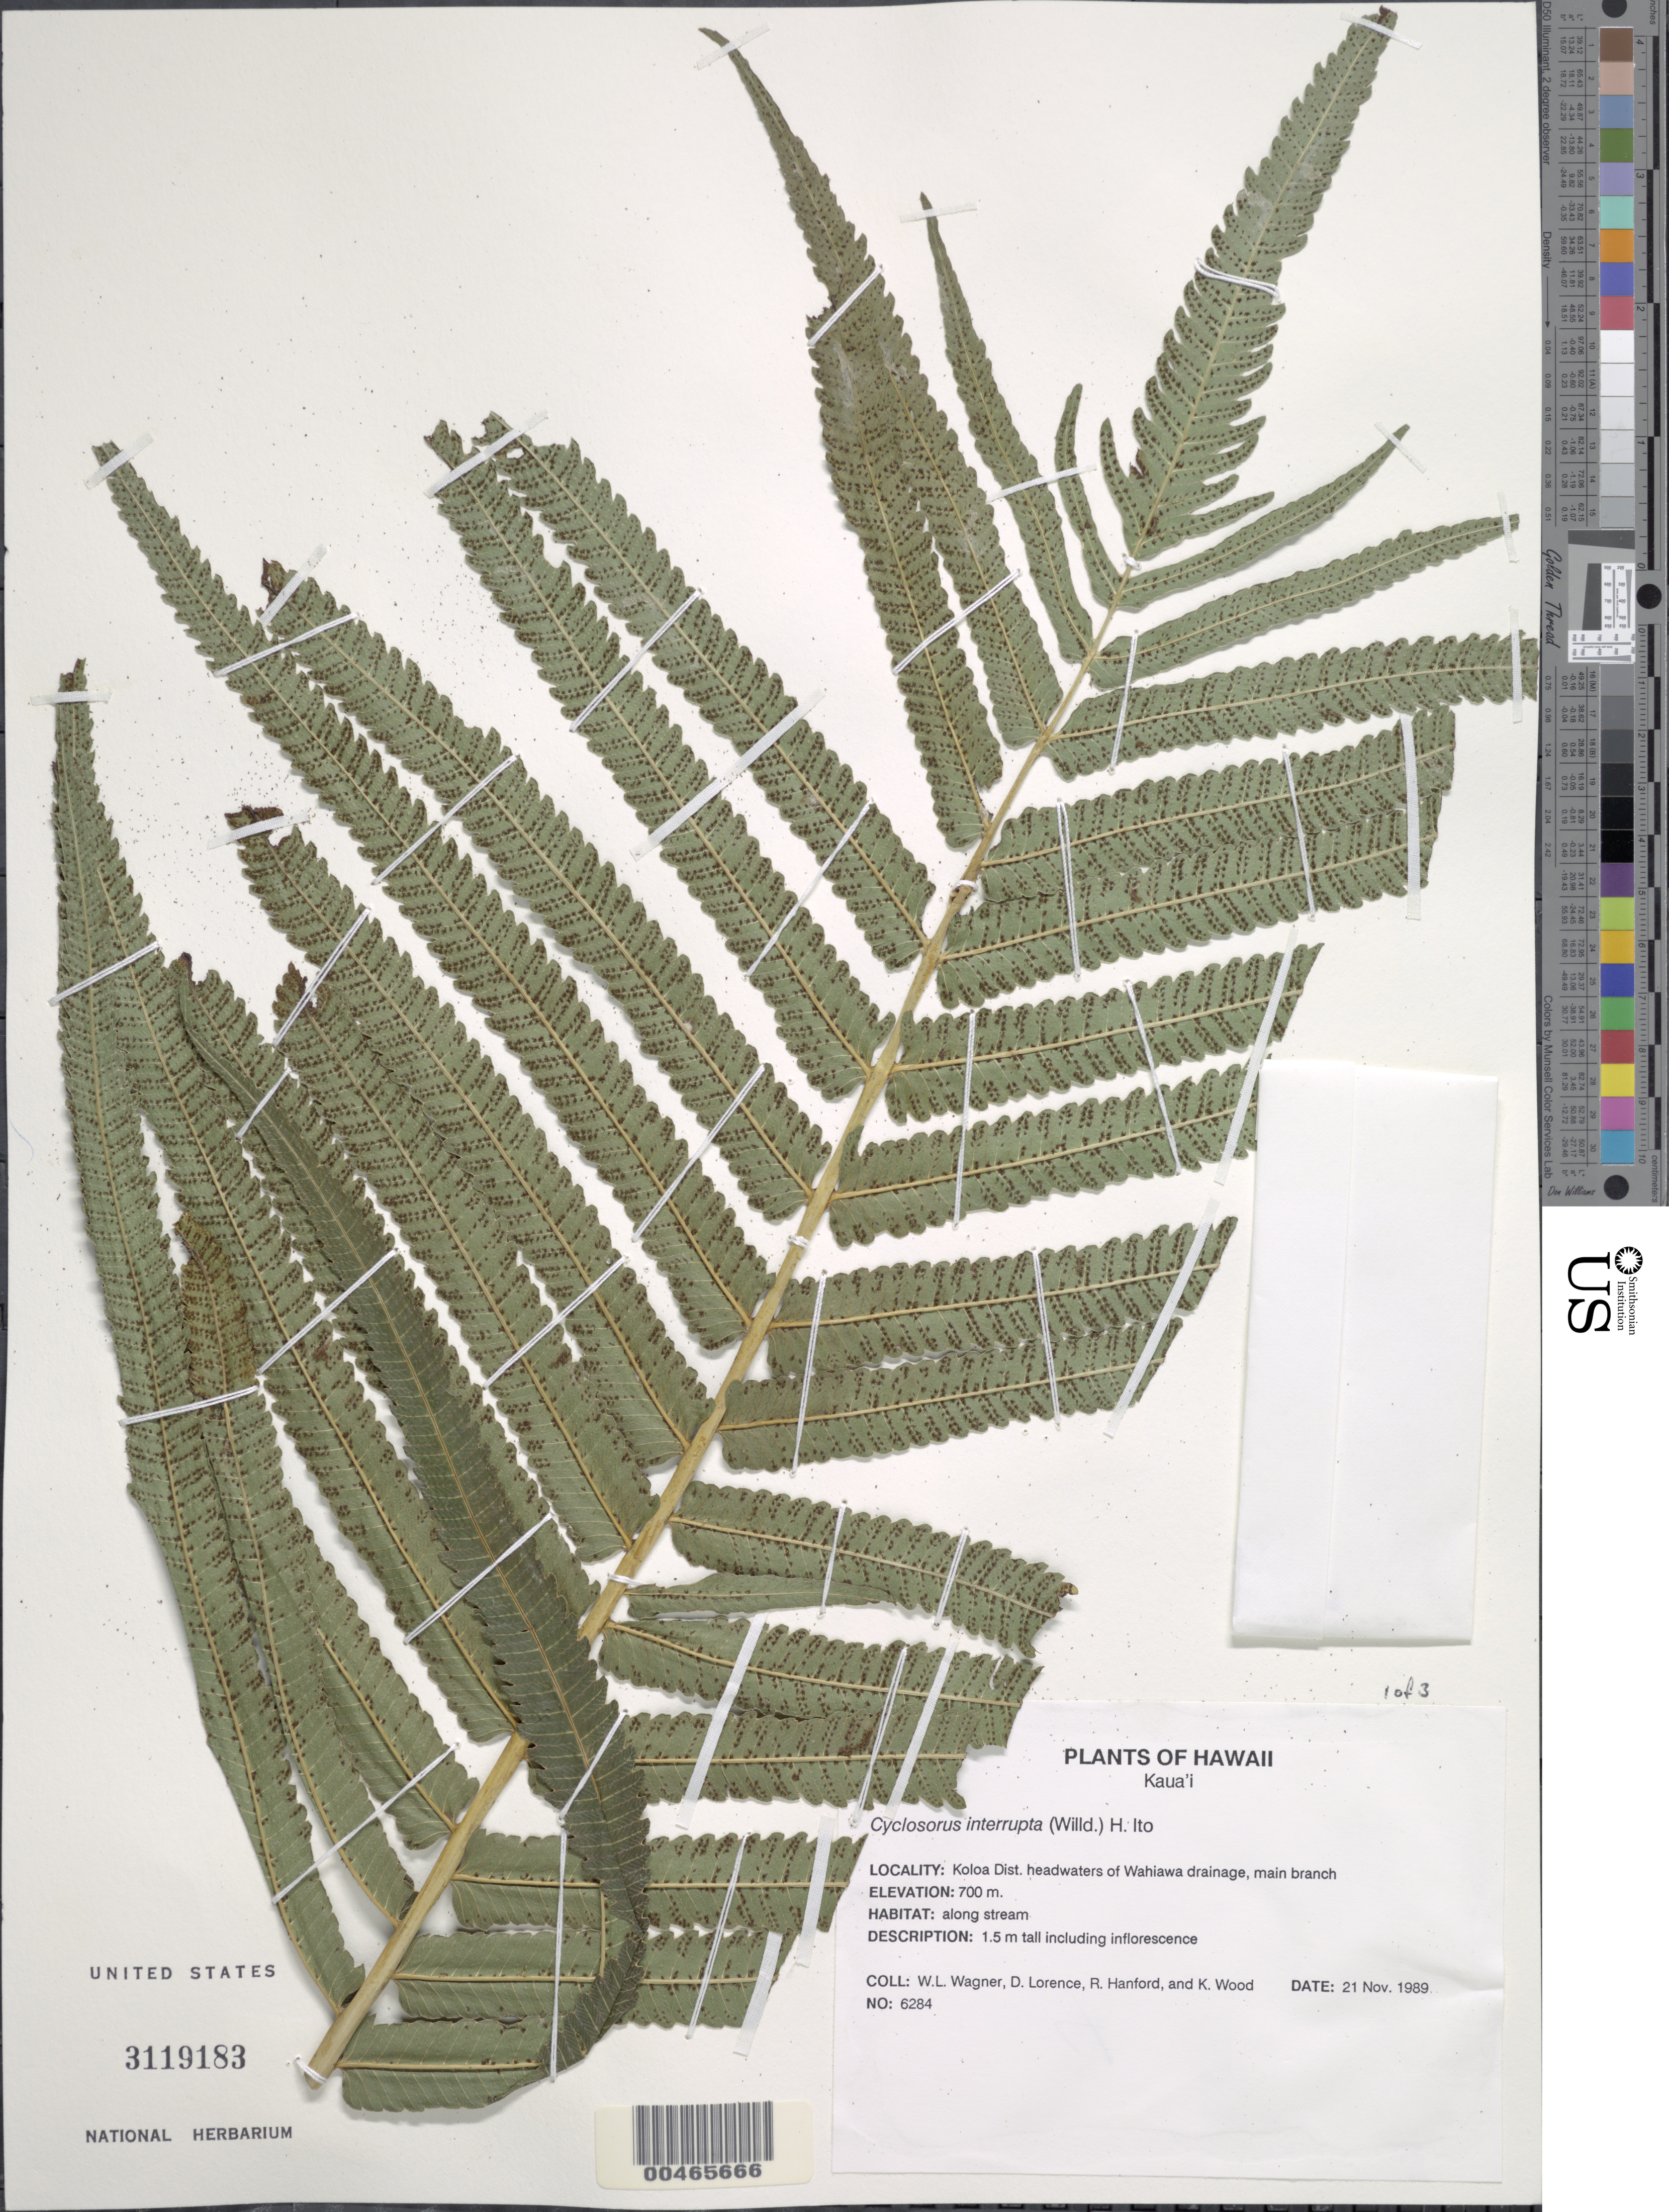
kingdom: Plantae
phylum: Tracheophyta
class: Polypodiopsida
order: Polypodiales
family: Thelypteridaceae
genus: Cyclosorus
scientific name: Cyclosorus interruptus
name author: (Willd.) H. Itô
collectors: W. L. Wagner, D. Lorence, R. Hanford & K. Wood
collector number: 6284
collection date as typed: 21 Nov 1989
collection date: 1989-11-21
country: United States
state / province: Hawaii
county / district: Kauai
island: Kaua'i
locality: Koloa Dist. headwaters of Wahiawa drainage, main branch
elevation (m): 700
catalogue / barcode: US 3119183